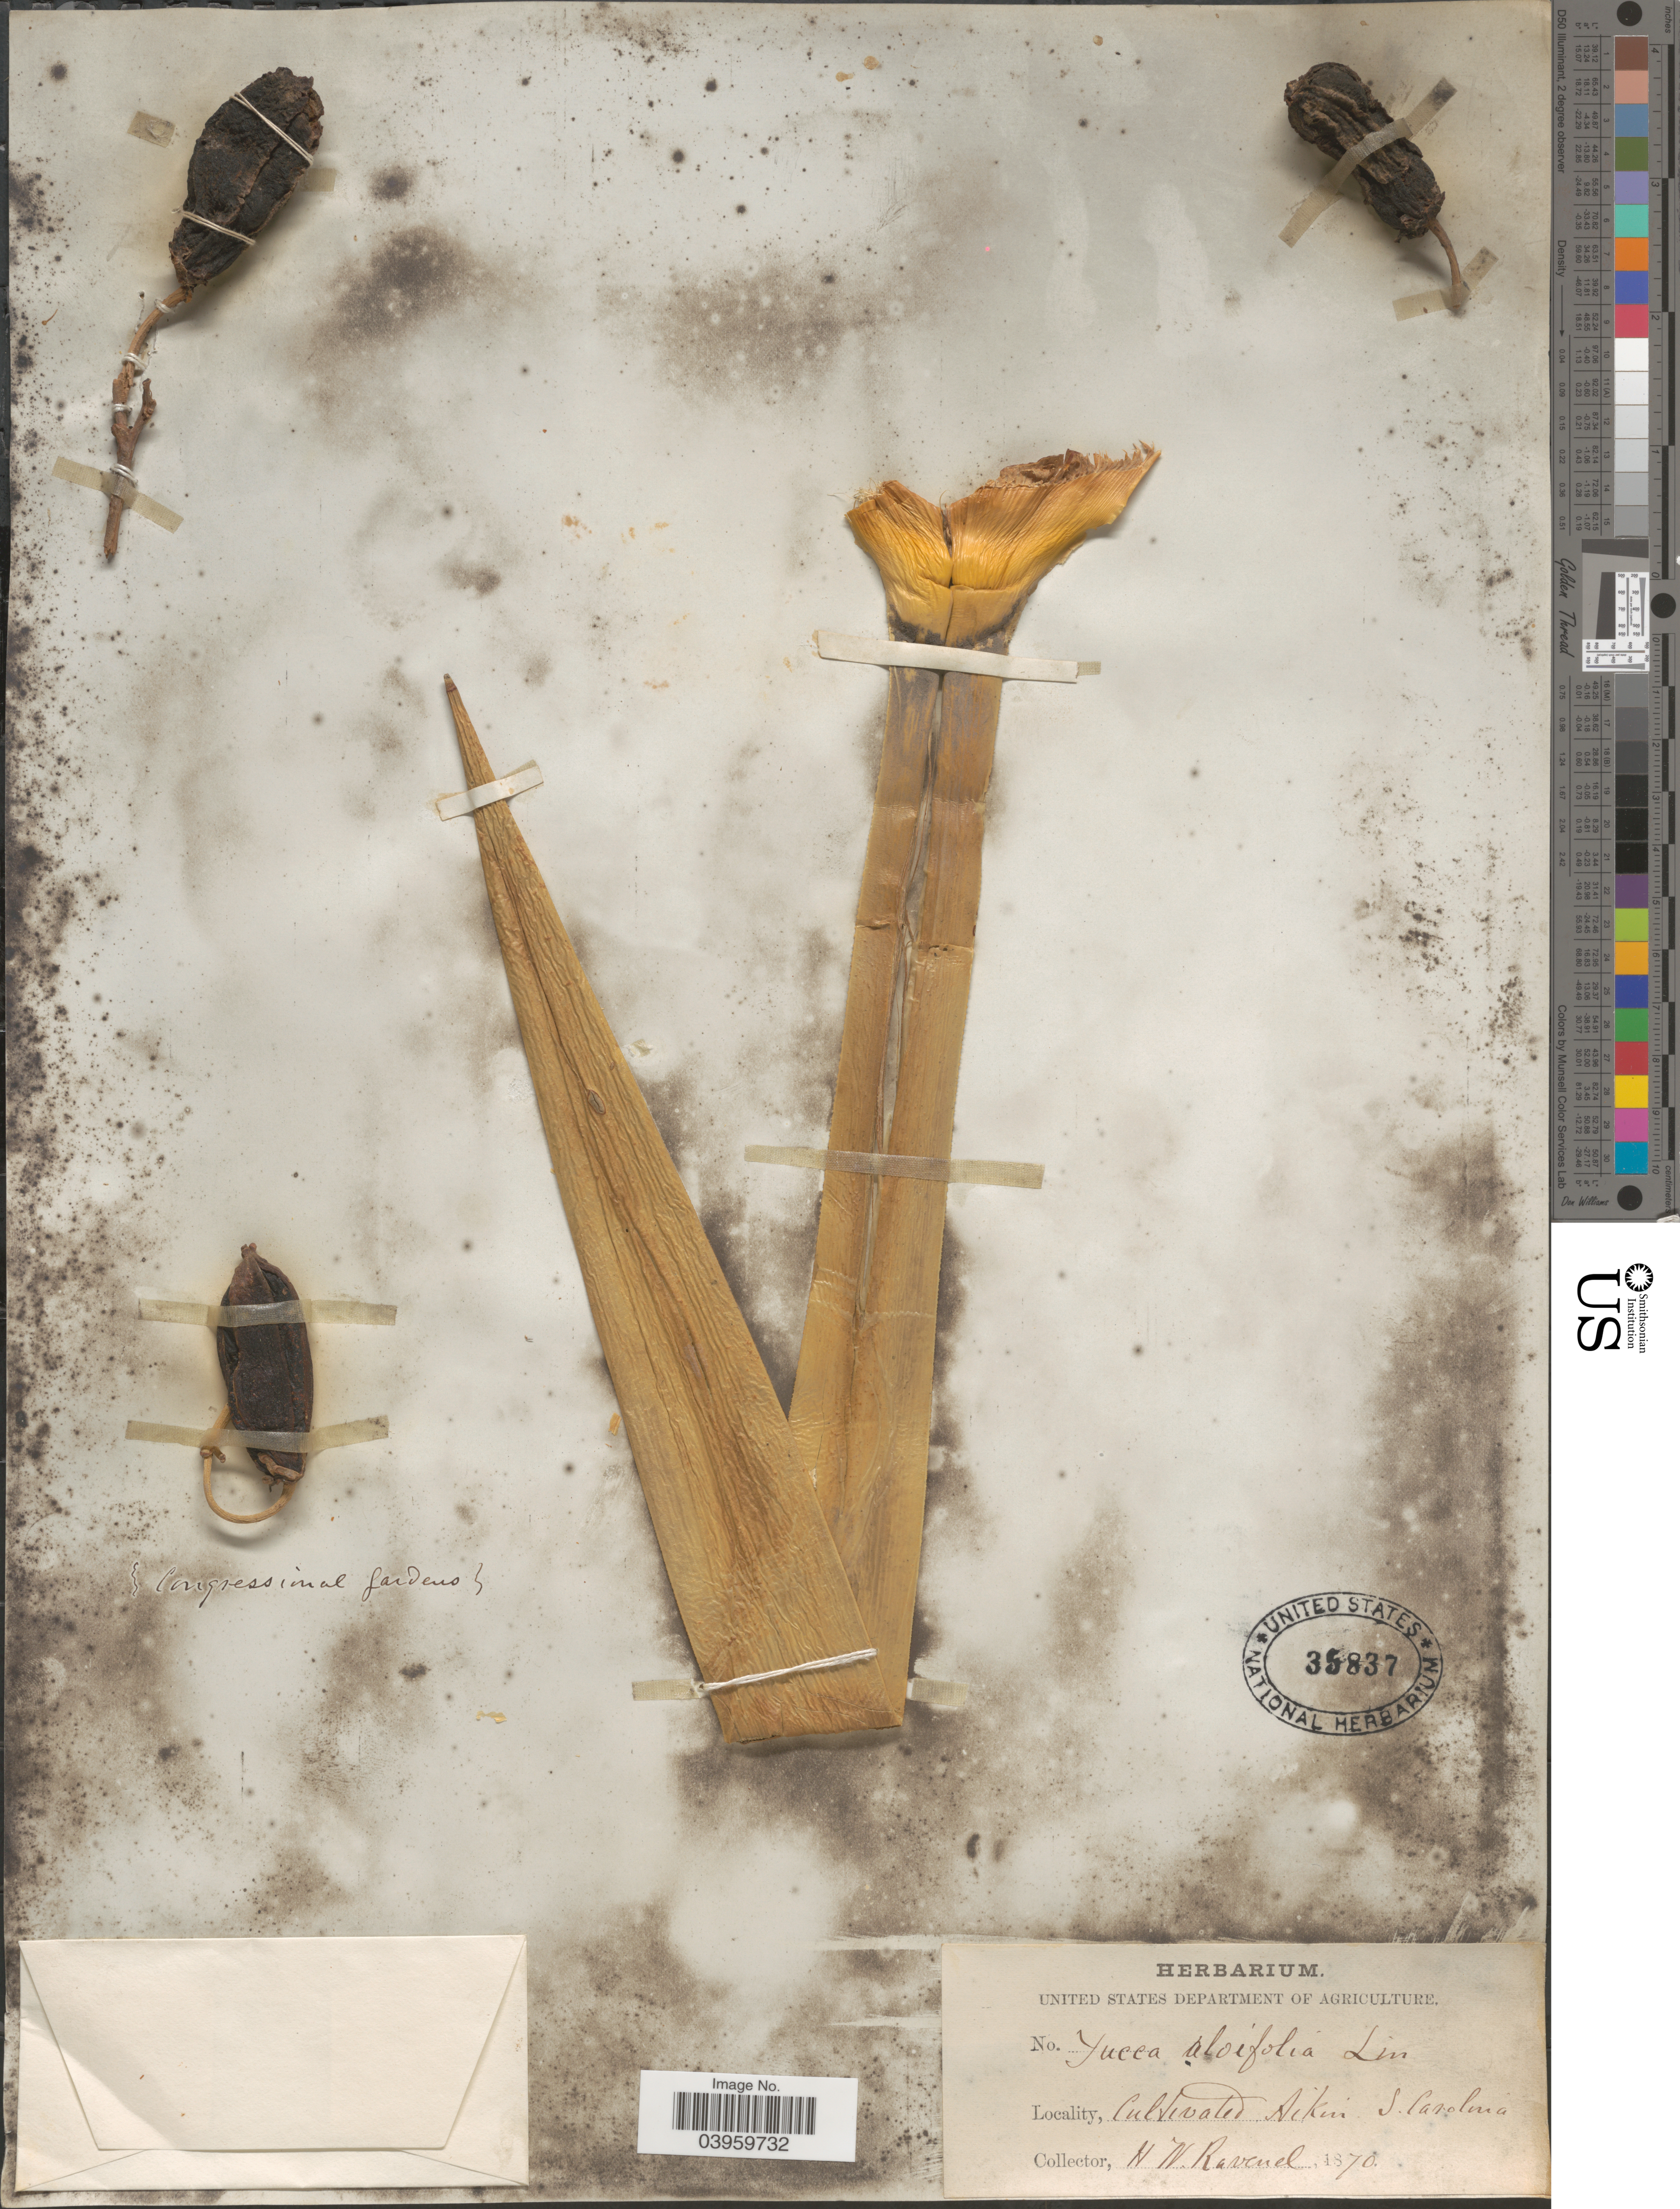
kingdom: Plantae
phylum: Tracheophyta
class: Liliopsida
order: Asparagales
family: Asparagaceae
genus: Yucca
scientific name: Yucca aloifolia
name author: L.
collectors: H. Ravenel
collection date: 1870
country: United States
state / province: South Carolina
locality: Aiken.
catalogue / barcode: US 35837